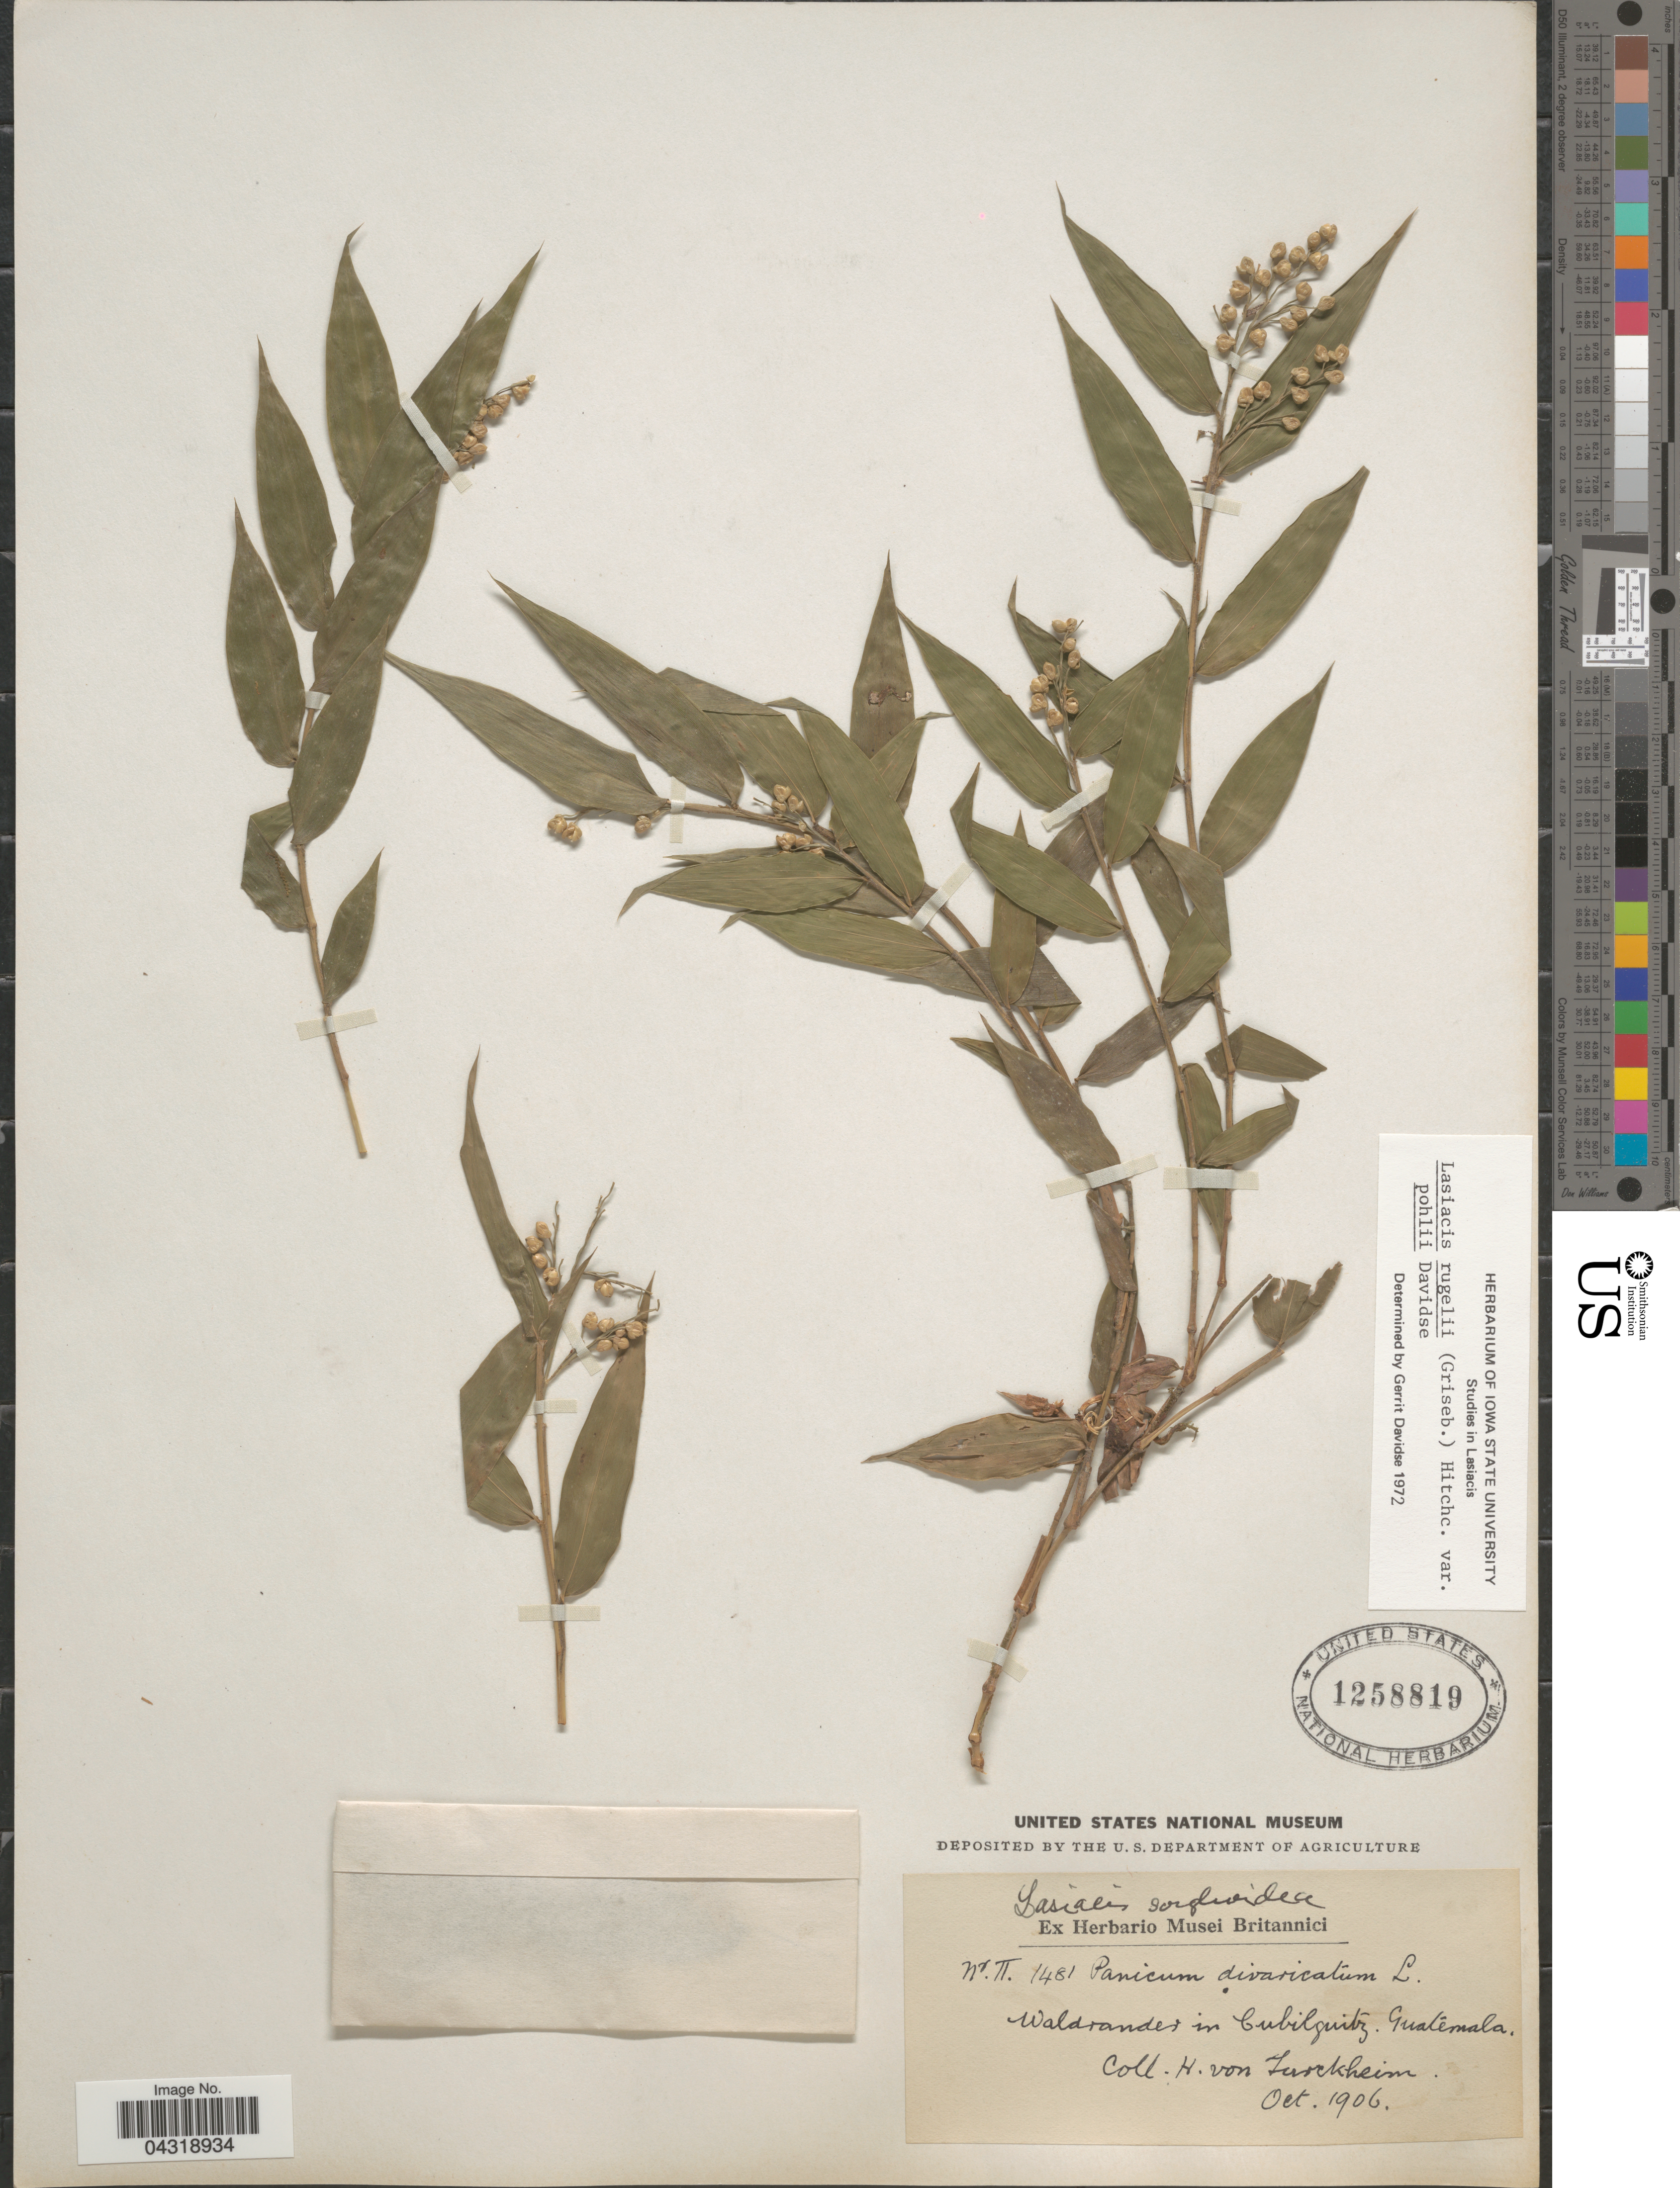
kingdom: Plantae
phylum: Tracheophyta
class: Liliopsida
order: Poales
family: Poaceae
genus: Lasiacis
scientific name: Lasiacis rugelii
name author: (Griseb.) Hitchc.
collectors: H. von Türckheim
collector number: II1481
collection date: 1906-10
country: Guatemala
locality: Waldrander in Cubilguitz.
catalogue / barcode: US 1258819